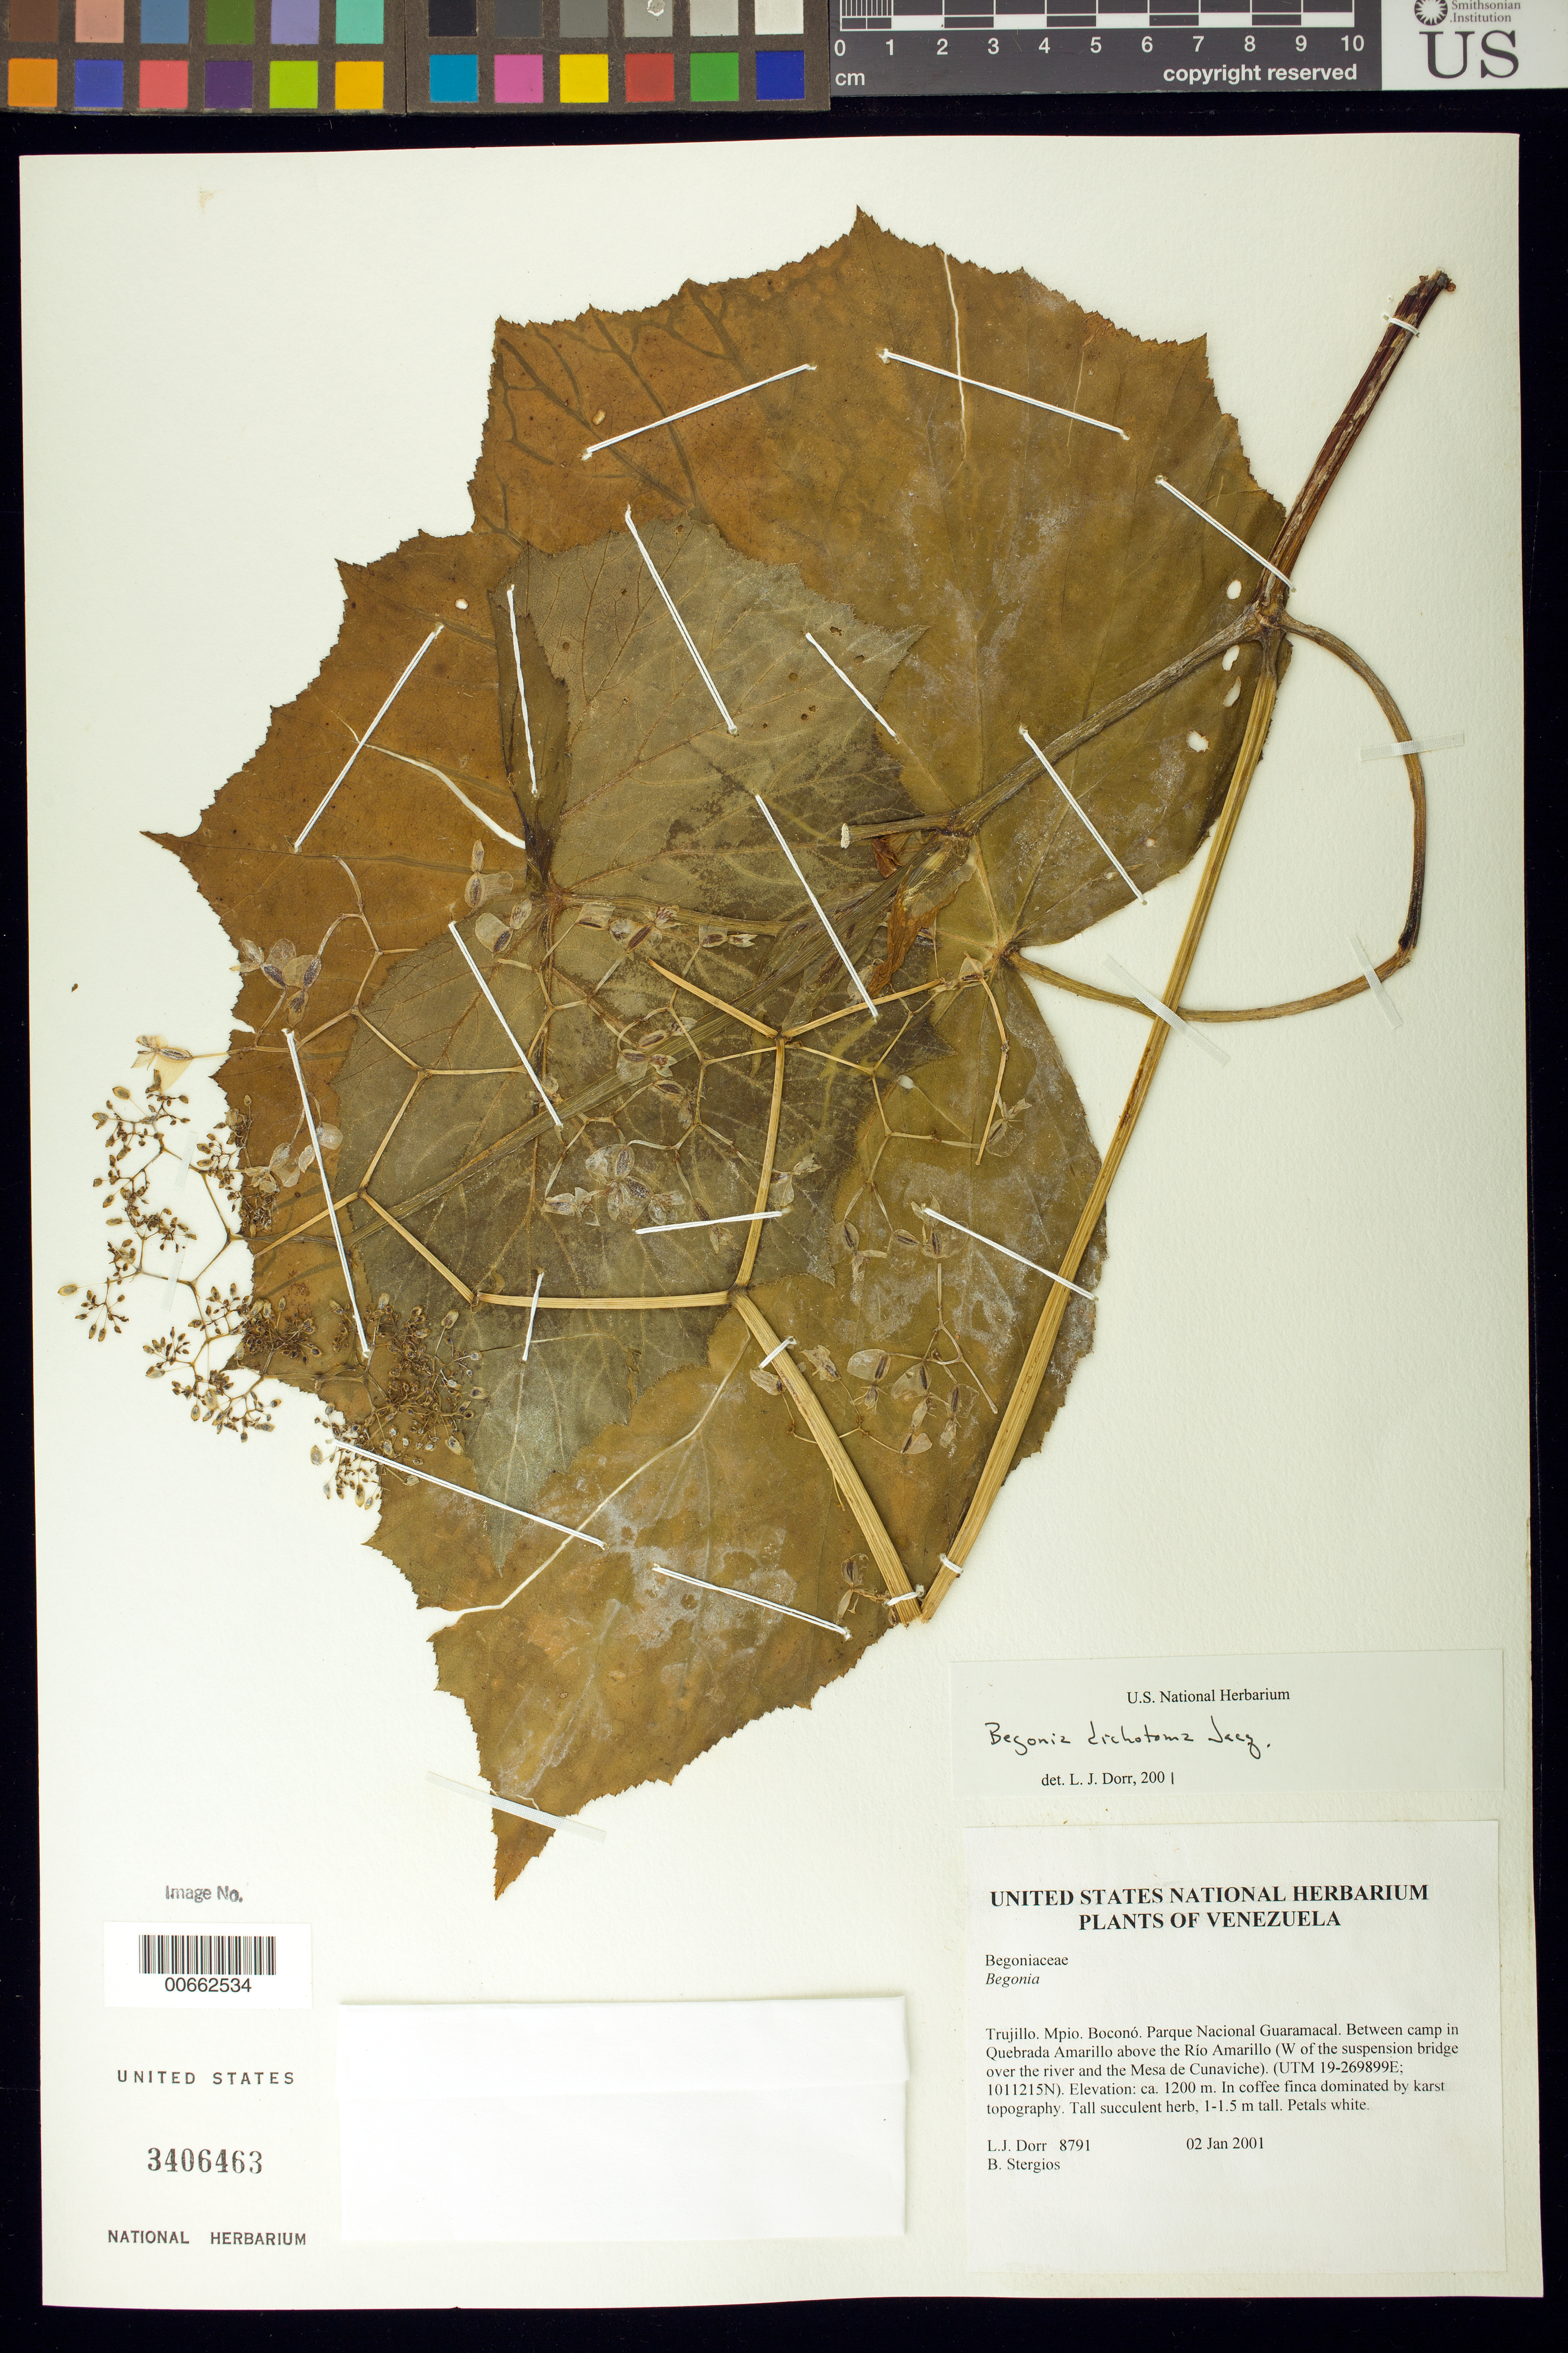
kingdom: Plantae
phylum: Tracheophyta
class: Magnoliopsida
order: Cucurbitales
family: Begoniaceae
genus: Begonia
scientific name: Begonia dichotoma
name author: Jacq.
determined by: Dorr, L. J., (BOT), Smithsonian Institution - National Museum of Natural History (UNITED STATES)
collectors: L. J. Dorr & B. G. Stergios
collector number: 8791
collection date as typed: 02 Jan 2001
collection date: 2001-01-02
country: Venezuela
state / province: Trujillo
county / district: Boconó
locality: Parque Nacional Guaramacal. Between camp in Qda Amarillo above Río Amarillo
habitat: In coffee finca dominated by karst topography.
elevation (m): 1200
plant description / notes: COL, NY, PORT, US, VEN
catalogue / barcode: US 3406463